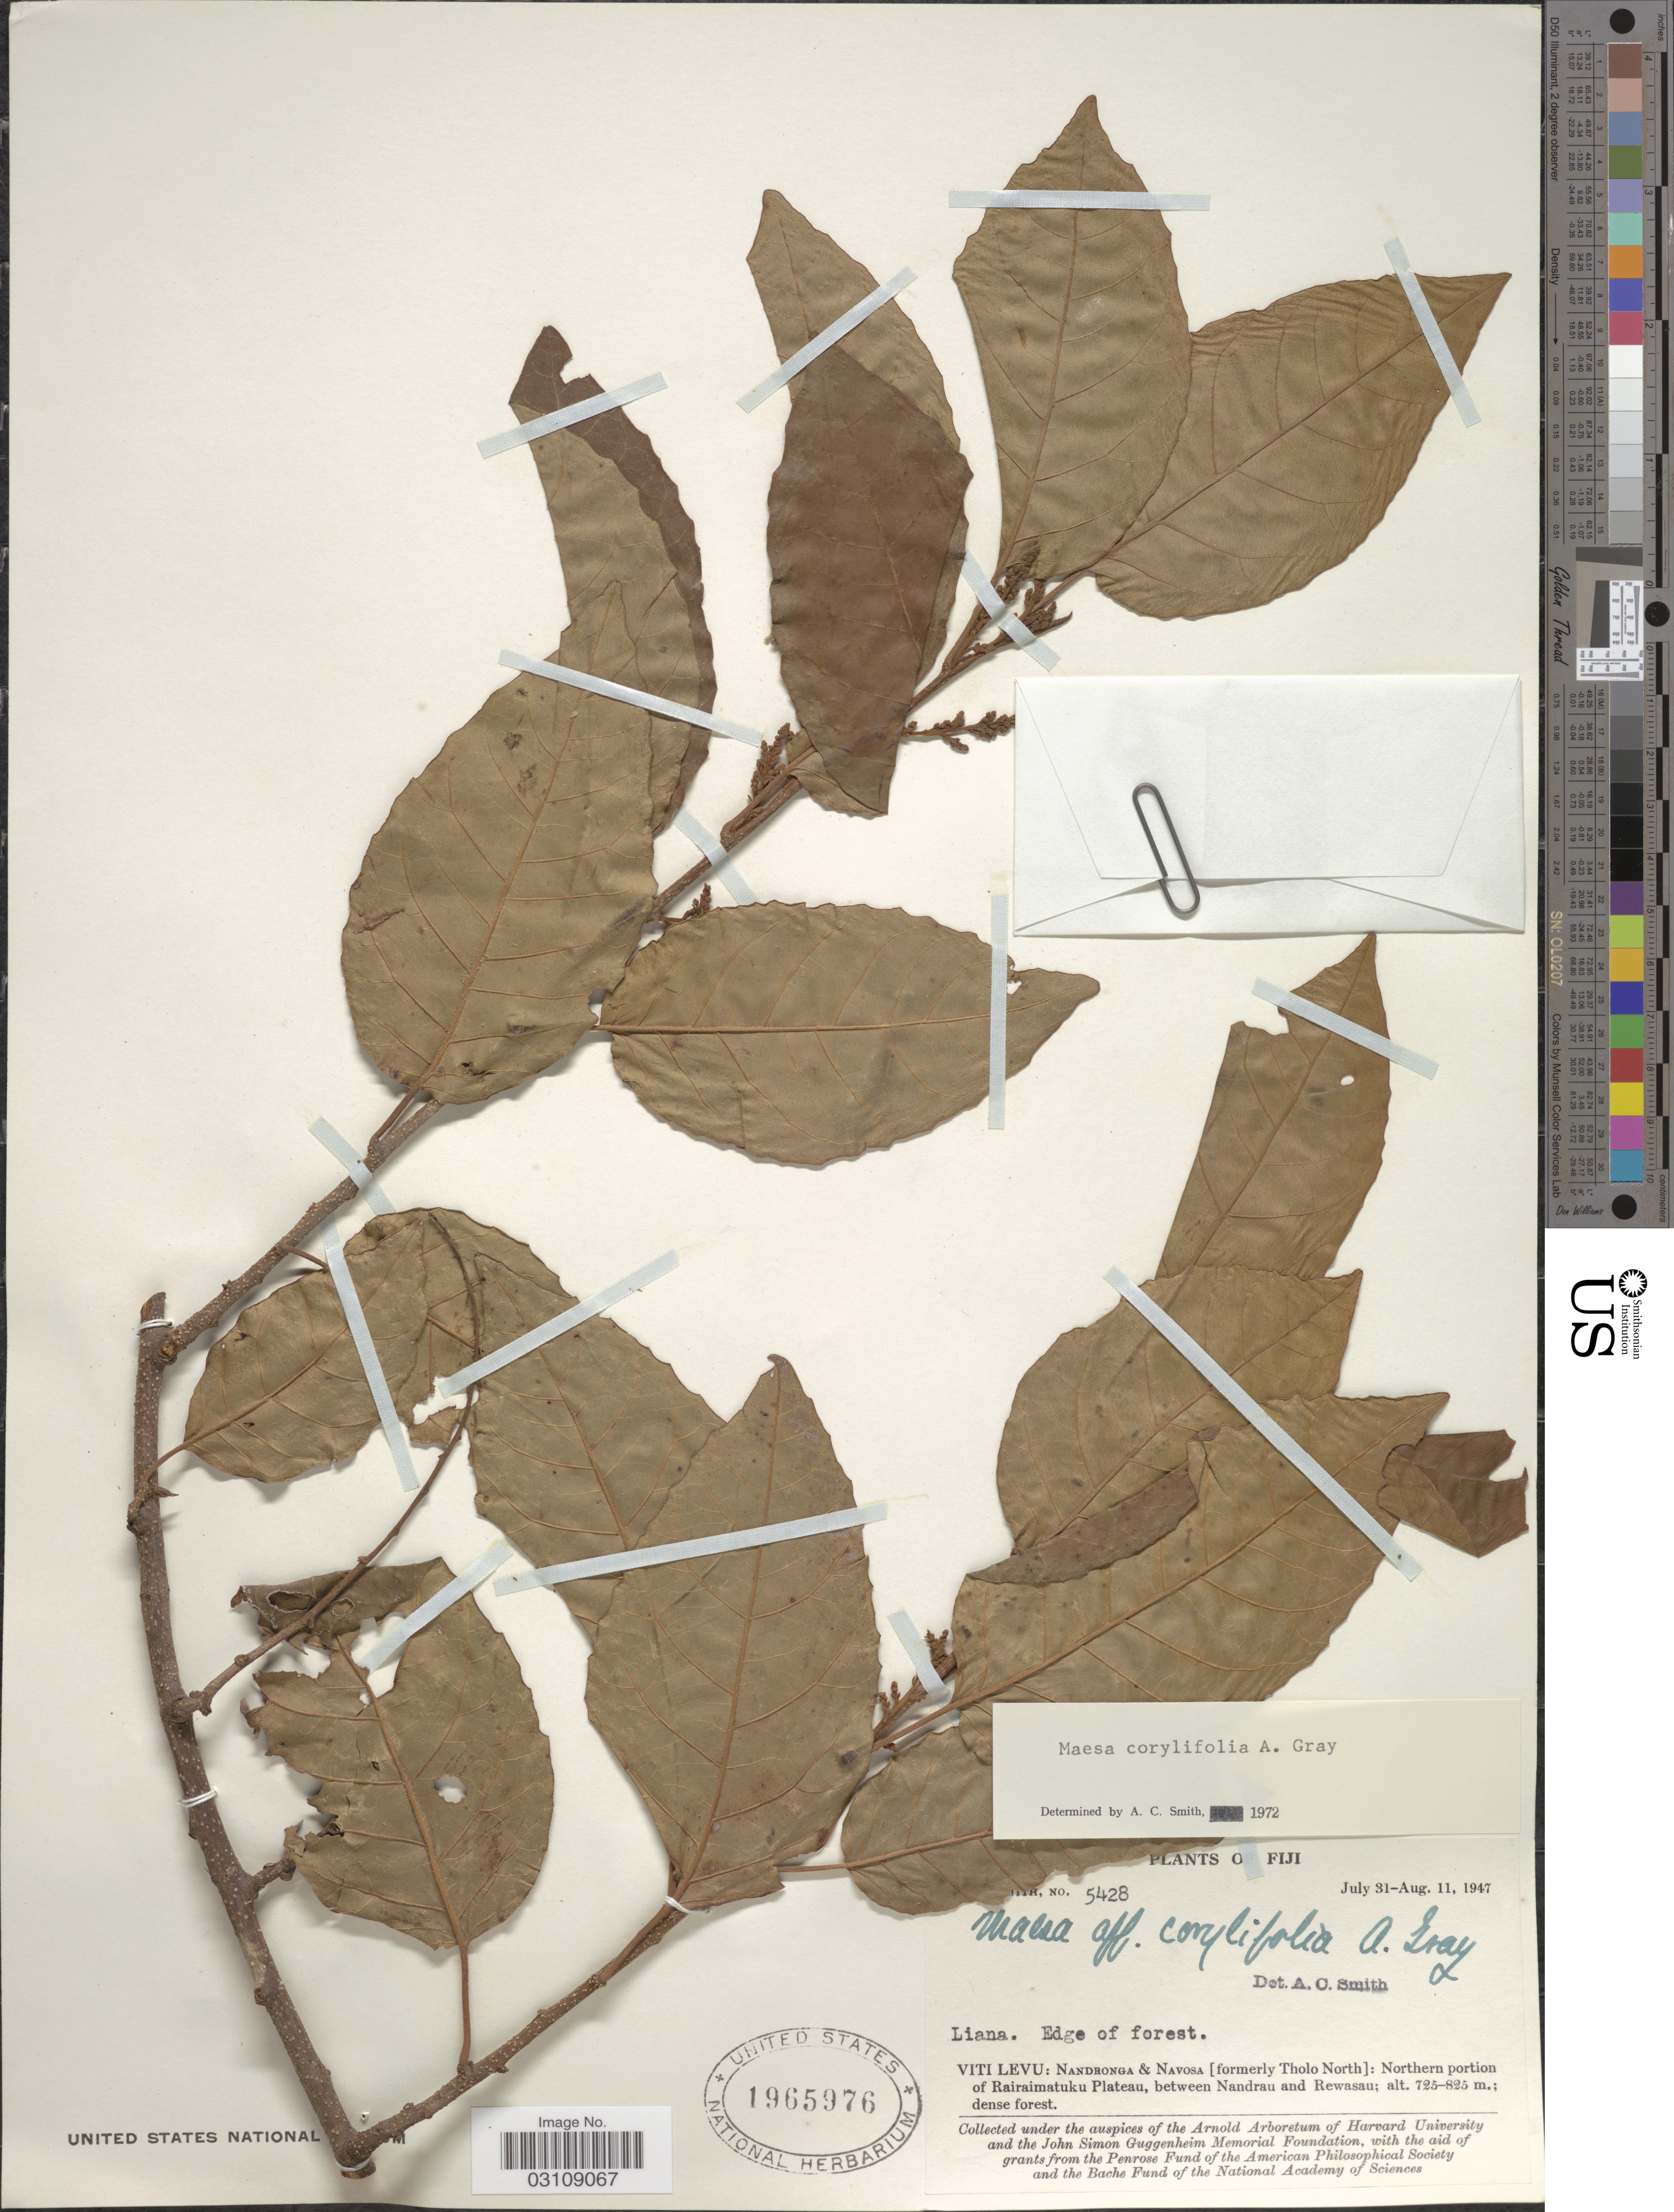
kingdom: Plantae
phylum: Tracheophyta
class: Magnoliopsida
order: Ericales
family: Primulaceae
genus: Maesa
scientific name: Maesa corylifolia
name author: A. Gray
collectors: A. C. Smith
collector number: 5428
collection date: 1947-07-31/1947-08-11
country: Fiji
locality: Viti Levu: Nandronga & Navosa [formerly Tholo North]: Northern portion of Rairaimatuku Plateau, between Nandrau and Rewasau.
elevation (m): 725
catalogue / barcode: US 1965976